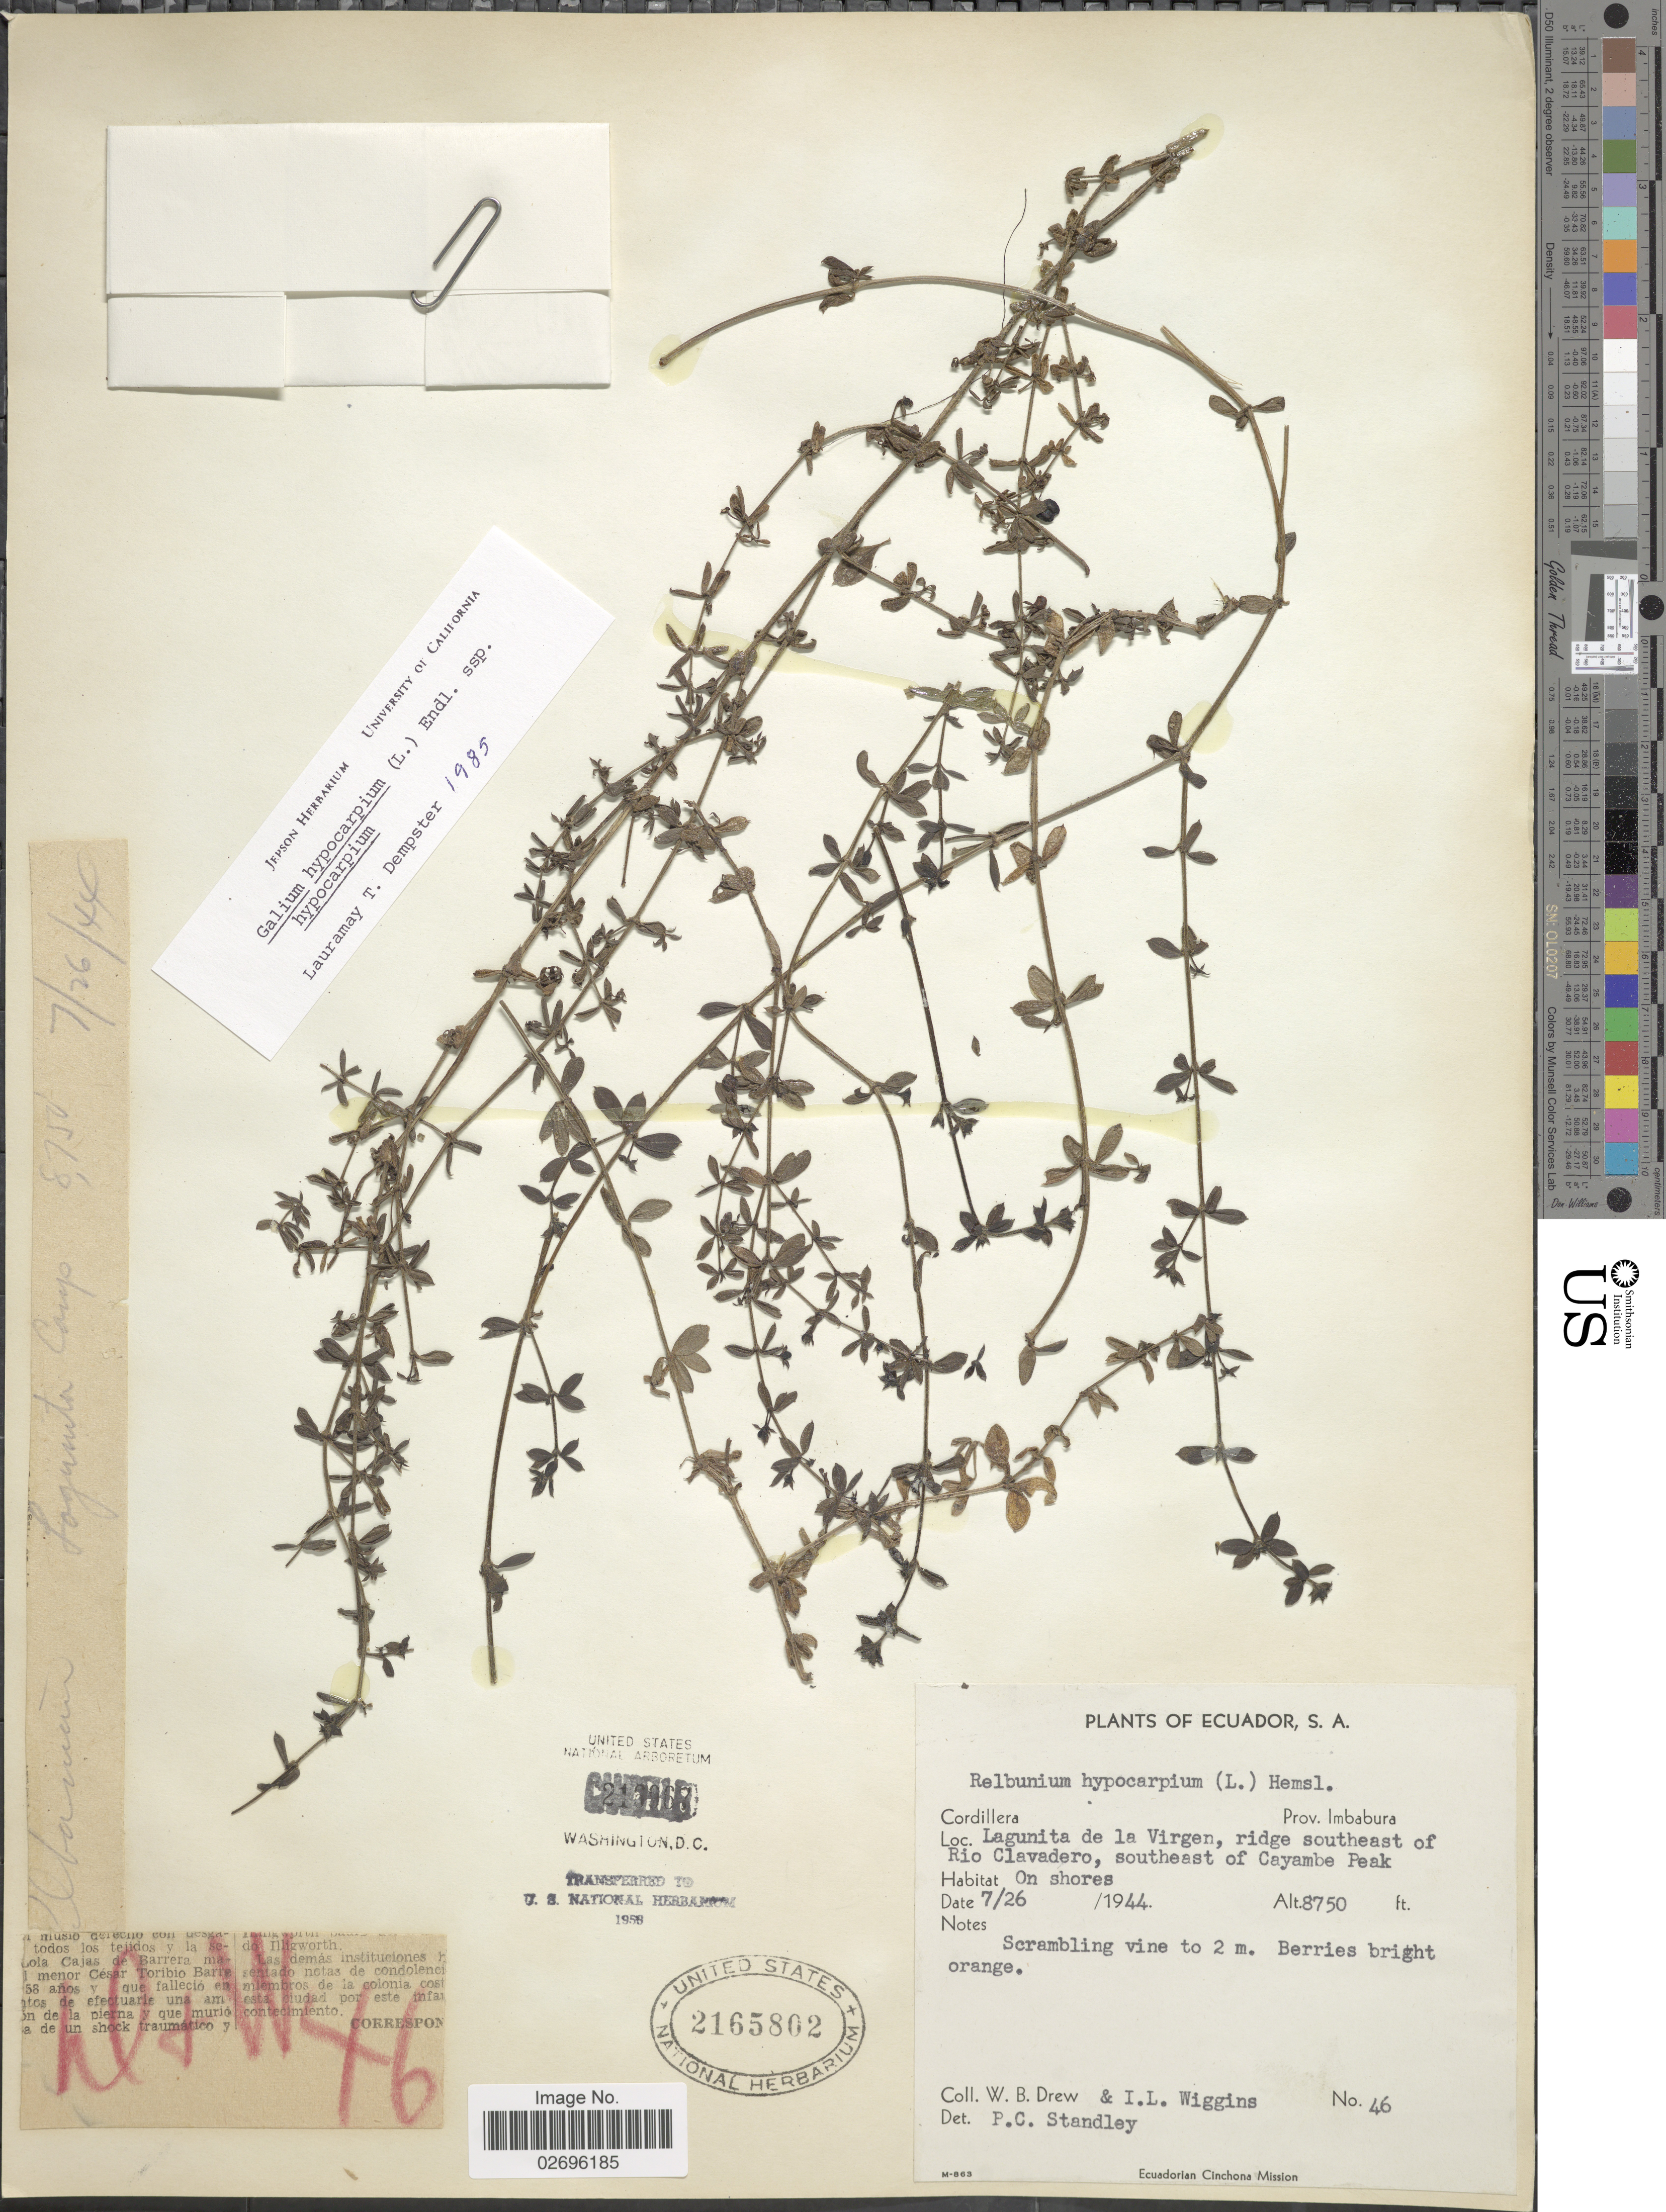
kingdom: Plantae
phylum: Tracheophyta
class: Magnoliopsida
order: Gentianales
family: Rubiaceae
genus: Galium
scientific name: Galium hypocarpium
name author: (L.) Endl. ex Griseb.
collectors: W. B. Drew & I. L. Wiggins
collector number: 46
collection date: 1944-07-26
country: Ecuador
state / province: Imbabura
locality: Cordillera. Lagunita de la Virgen, ridge southeast of Rio Clavadero, southeast of Cayambe Peak.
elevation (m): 2667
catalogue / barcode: US 2165802